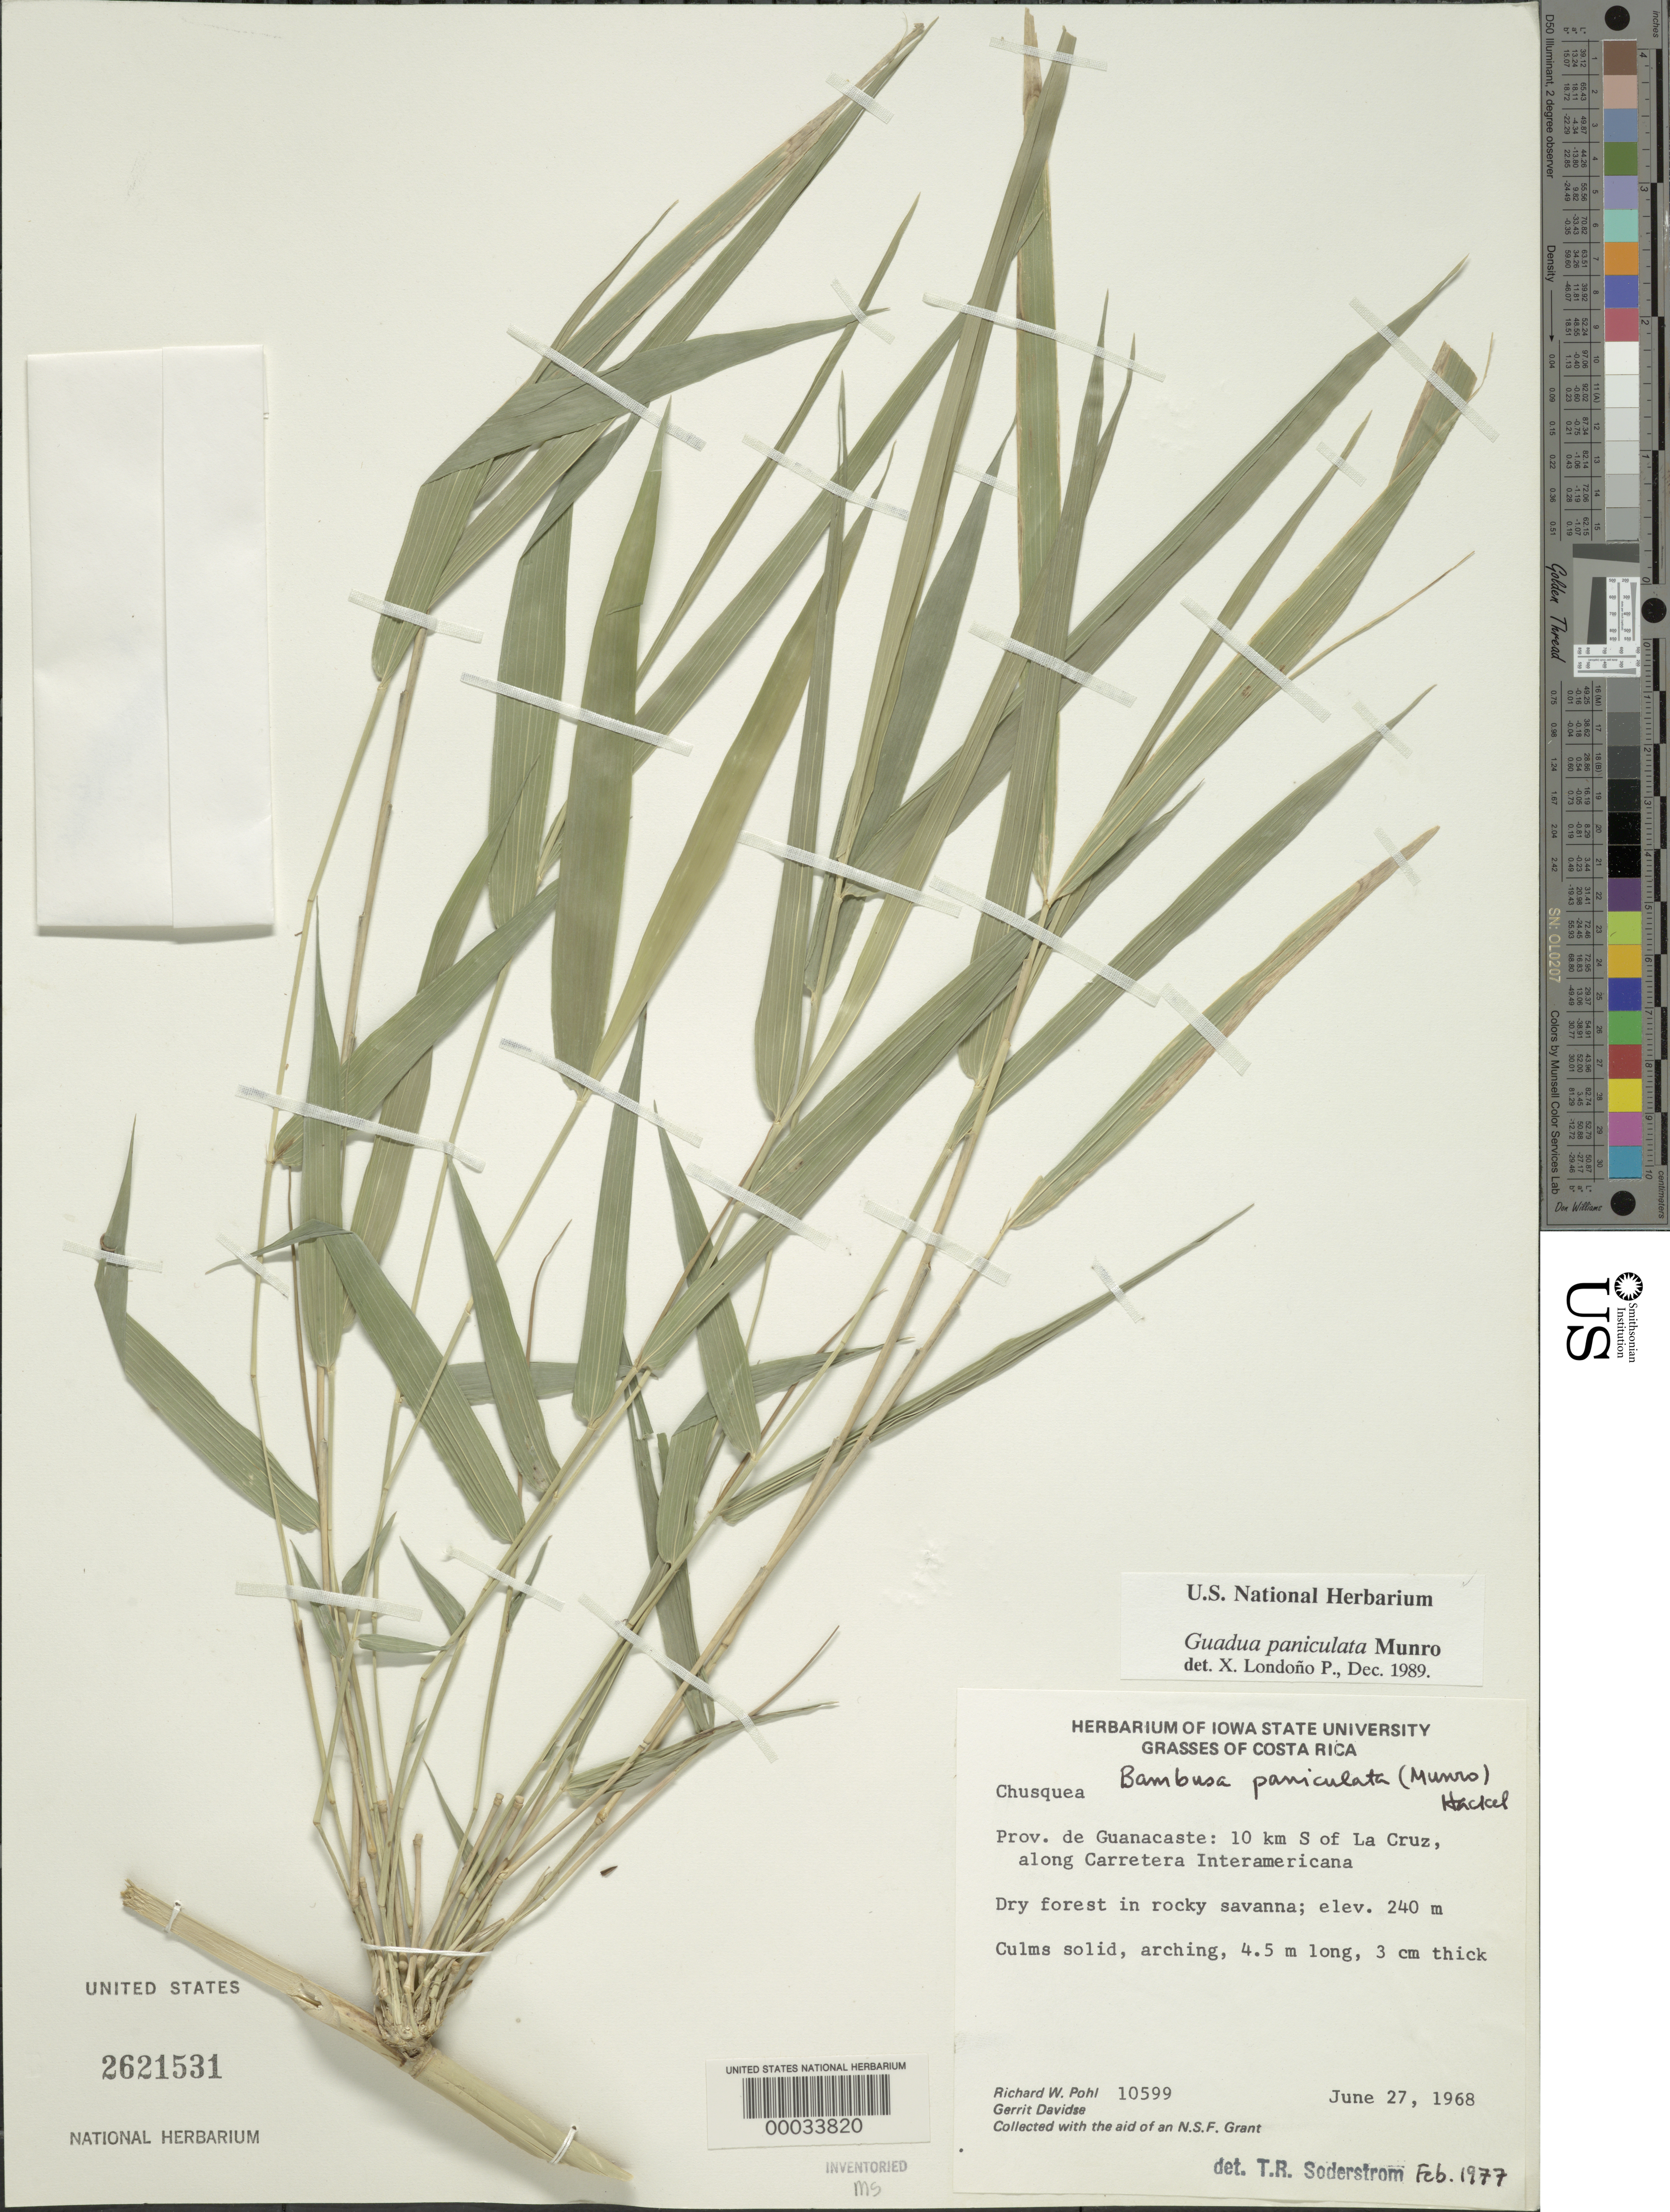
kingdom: Plantae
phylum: Tracheophyta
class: Liliopsida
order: Poales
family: Poaceae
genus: Guadua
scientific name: Guadua paniculata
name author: Munro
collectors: R. W. Pohl & G. Davidse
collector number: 10599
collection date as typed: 27 Jun 1968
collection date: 1968-06-27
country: Costa Rica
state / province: Guanacaste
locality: S of La Cruz, along Carretera Interamericana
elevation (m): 240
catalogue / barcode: US 2621531